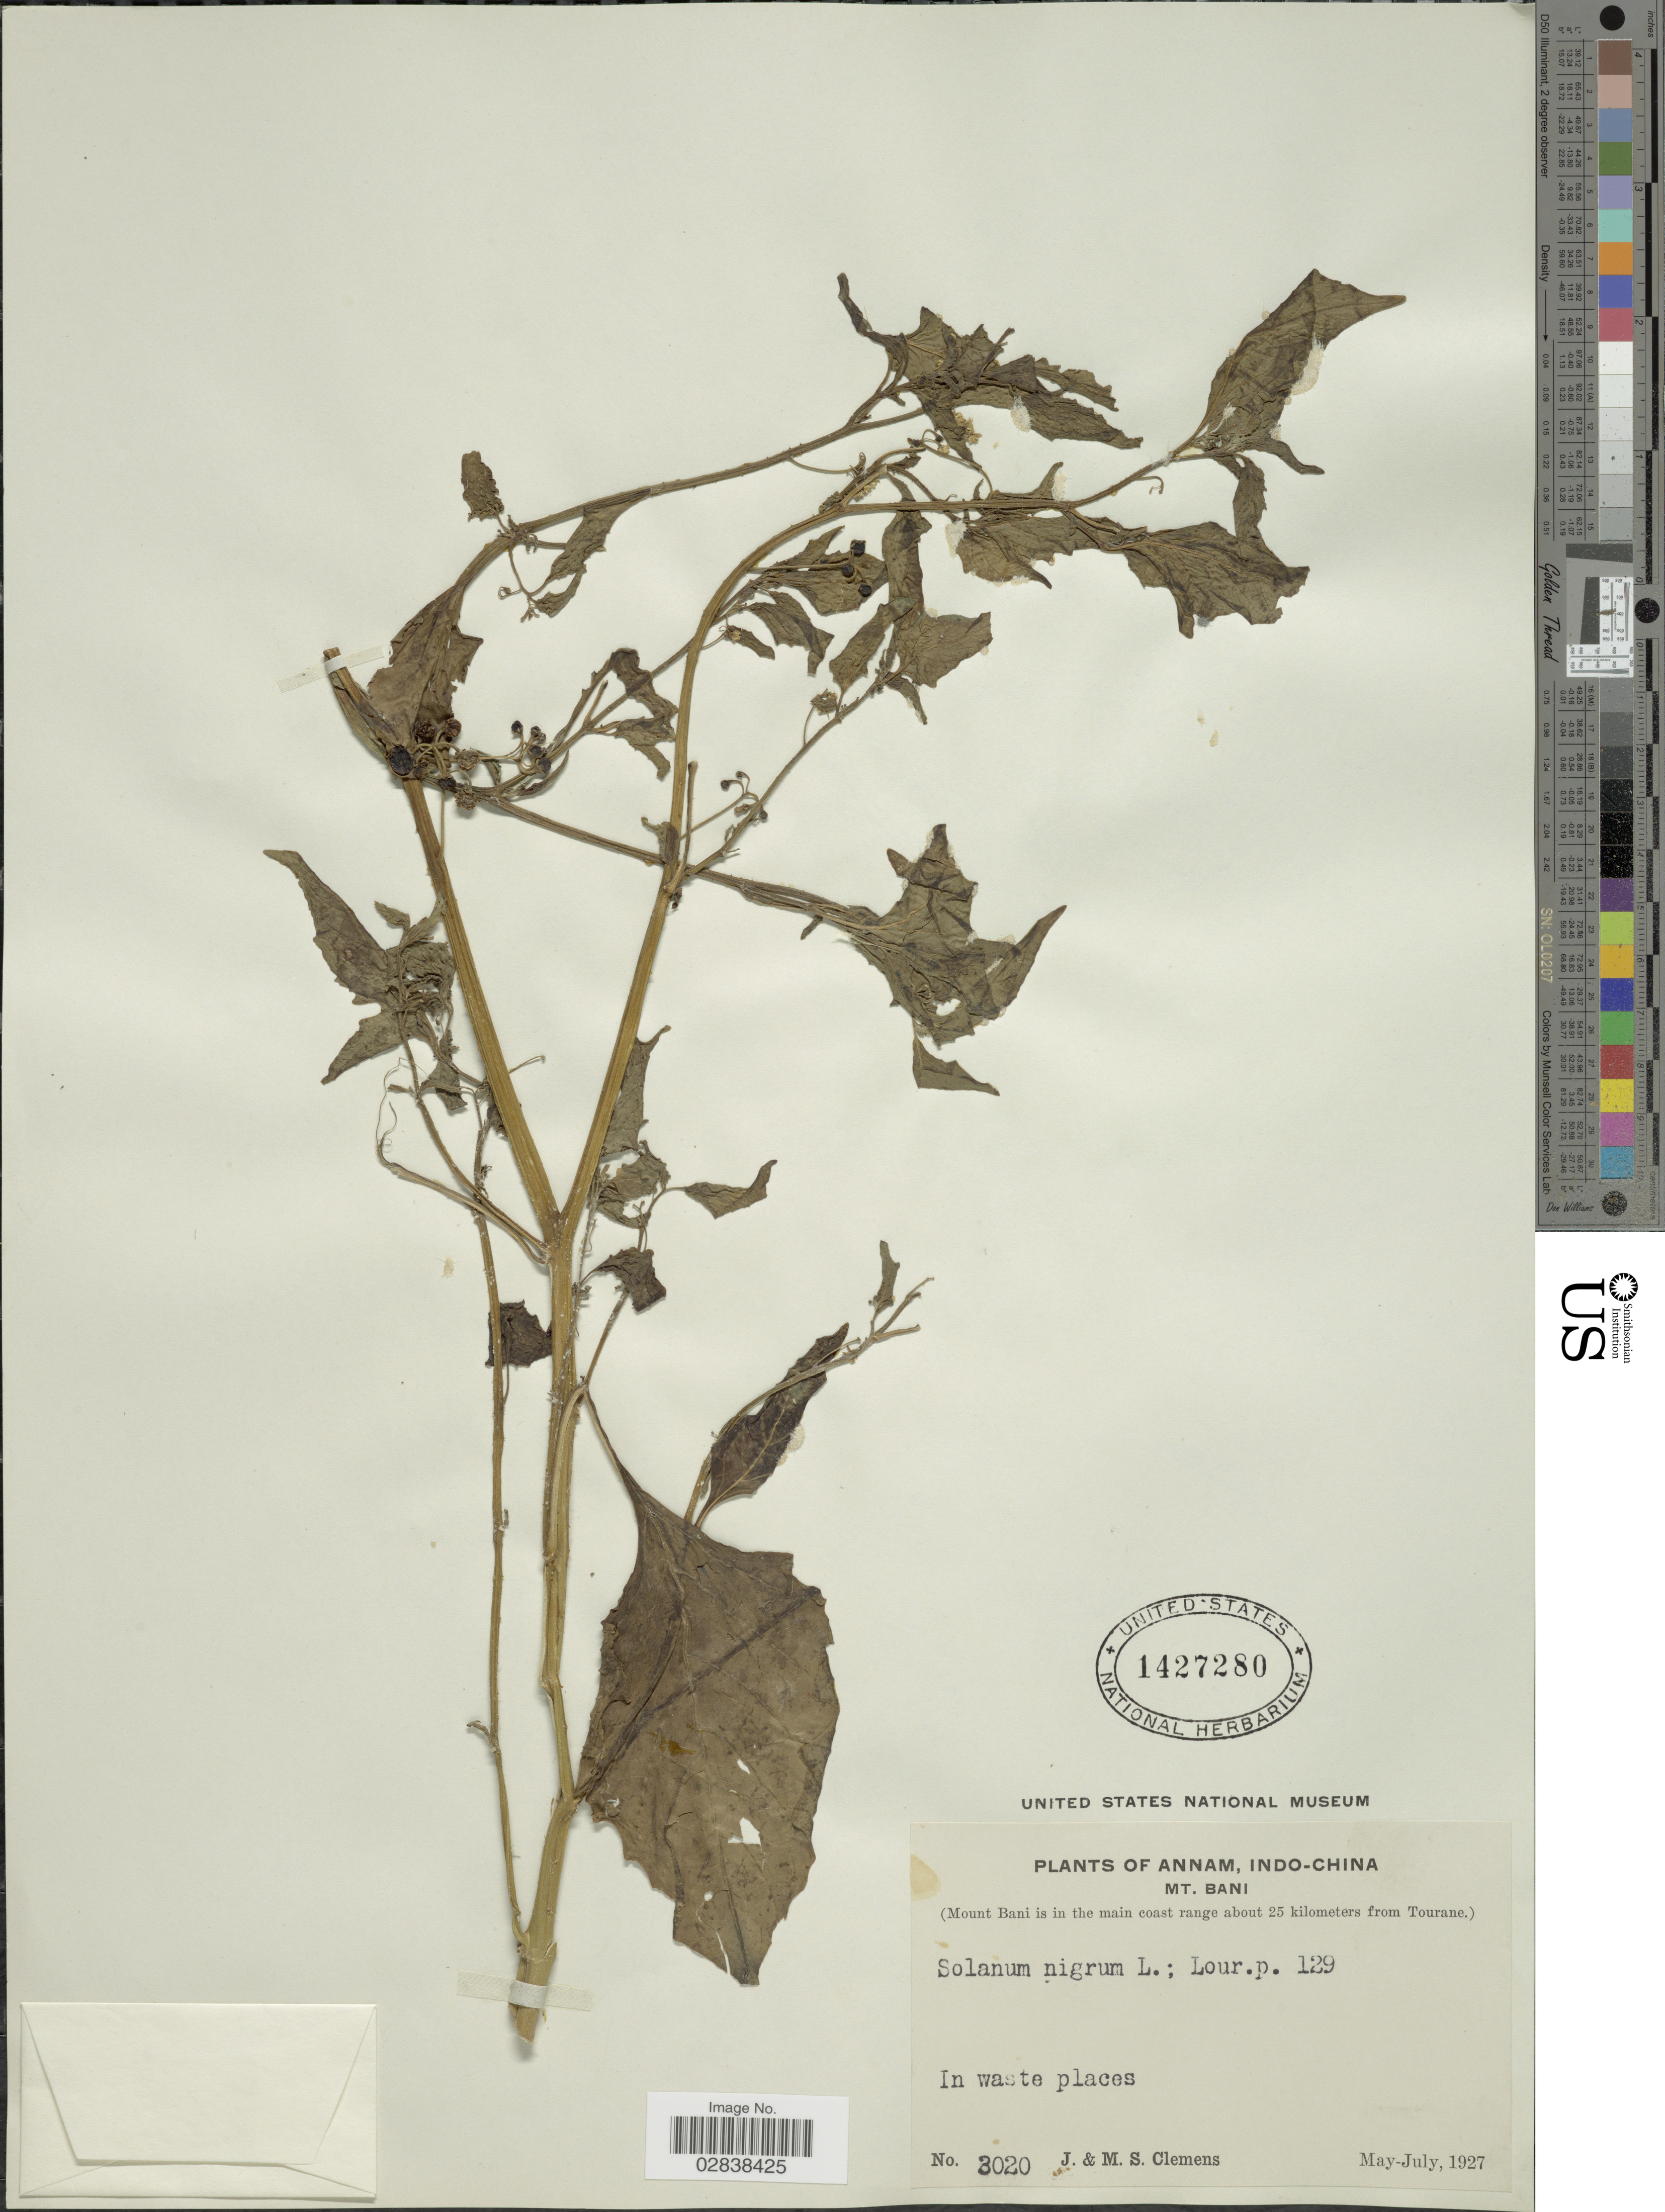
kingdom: Plantae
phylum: Tracheophyta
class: Magnoliopsida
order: Solanales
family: Solanaceae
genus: Solanum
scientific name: Solanum nigrum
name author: L.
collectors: J. Clemens & M. S. Clemens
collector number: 3020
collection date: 1927-05/1927-07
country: Vietnam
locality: Annam, Indo-China, Mt. Bani, (Mount Bani is in the main coast range about 25 kilometers from Tourane), In waste places.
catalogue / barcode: US 1427280